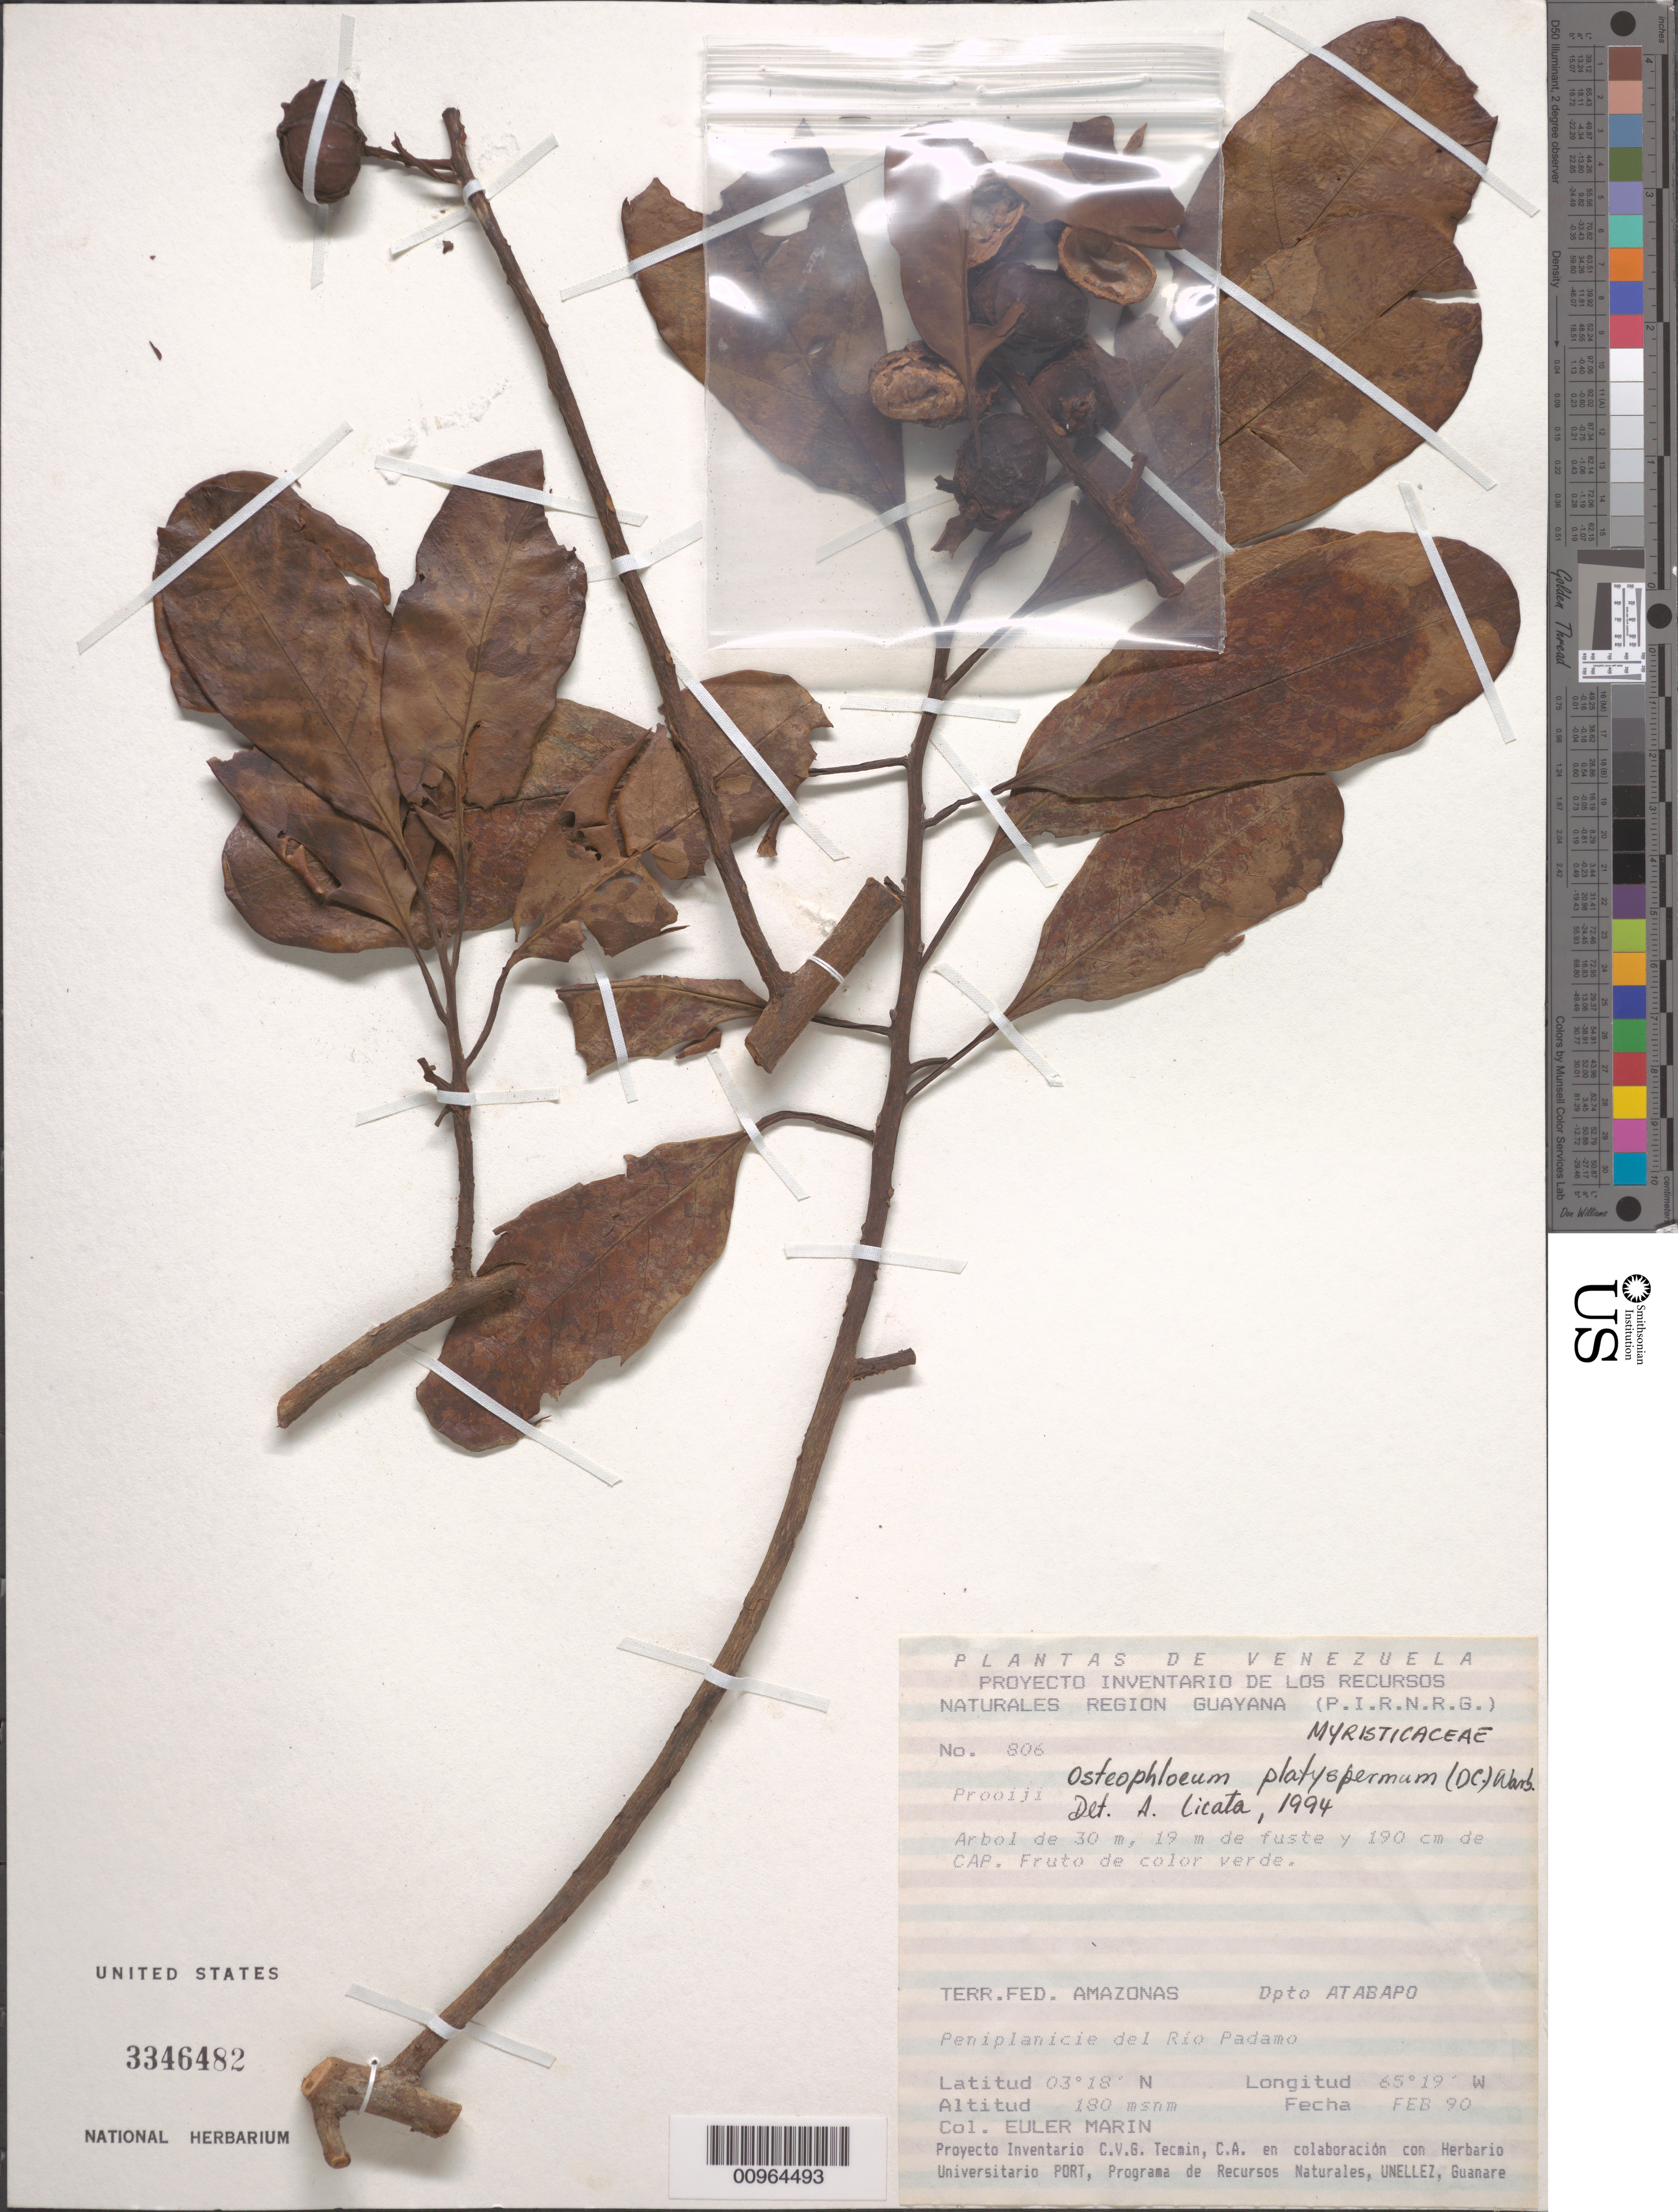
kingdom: Plantae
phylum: Tracheophyta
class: Magnoliopsida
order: Magnoliales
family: Myristicaceae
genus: Osteophloeum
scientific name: Osteophloeum platyspermum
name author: (A. DC.) Warb.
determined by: Licata, A., (PORT), Univ. Nac. Exp. de los Llanos Ezequiel Zamora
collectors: E. Marin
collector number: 806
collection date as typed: Feb-90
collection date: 1990-02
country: Venezuela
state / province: Amazonas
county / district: Atabapo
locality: Río Padamo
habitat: Peniplanicie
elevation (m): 180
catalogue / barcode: US 3346482